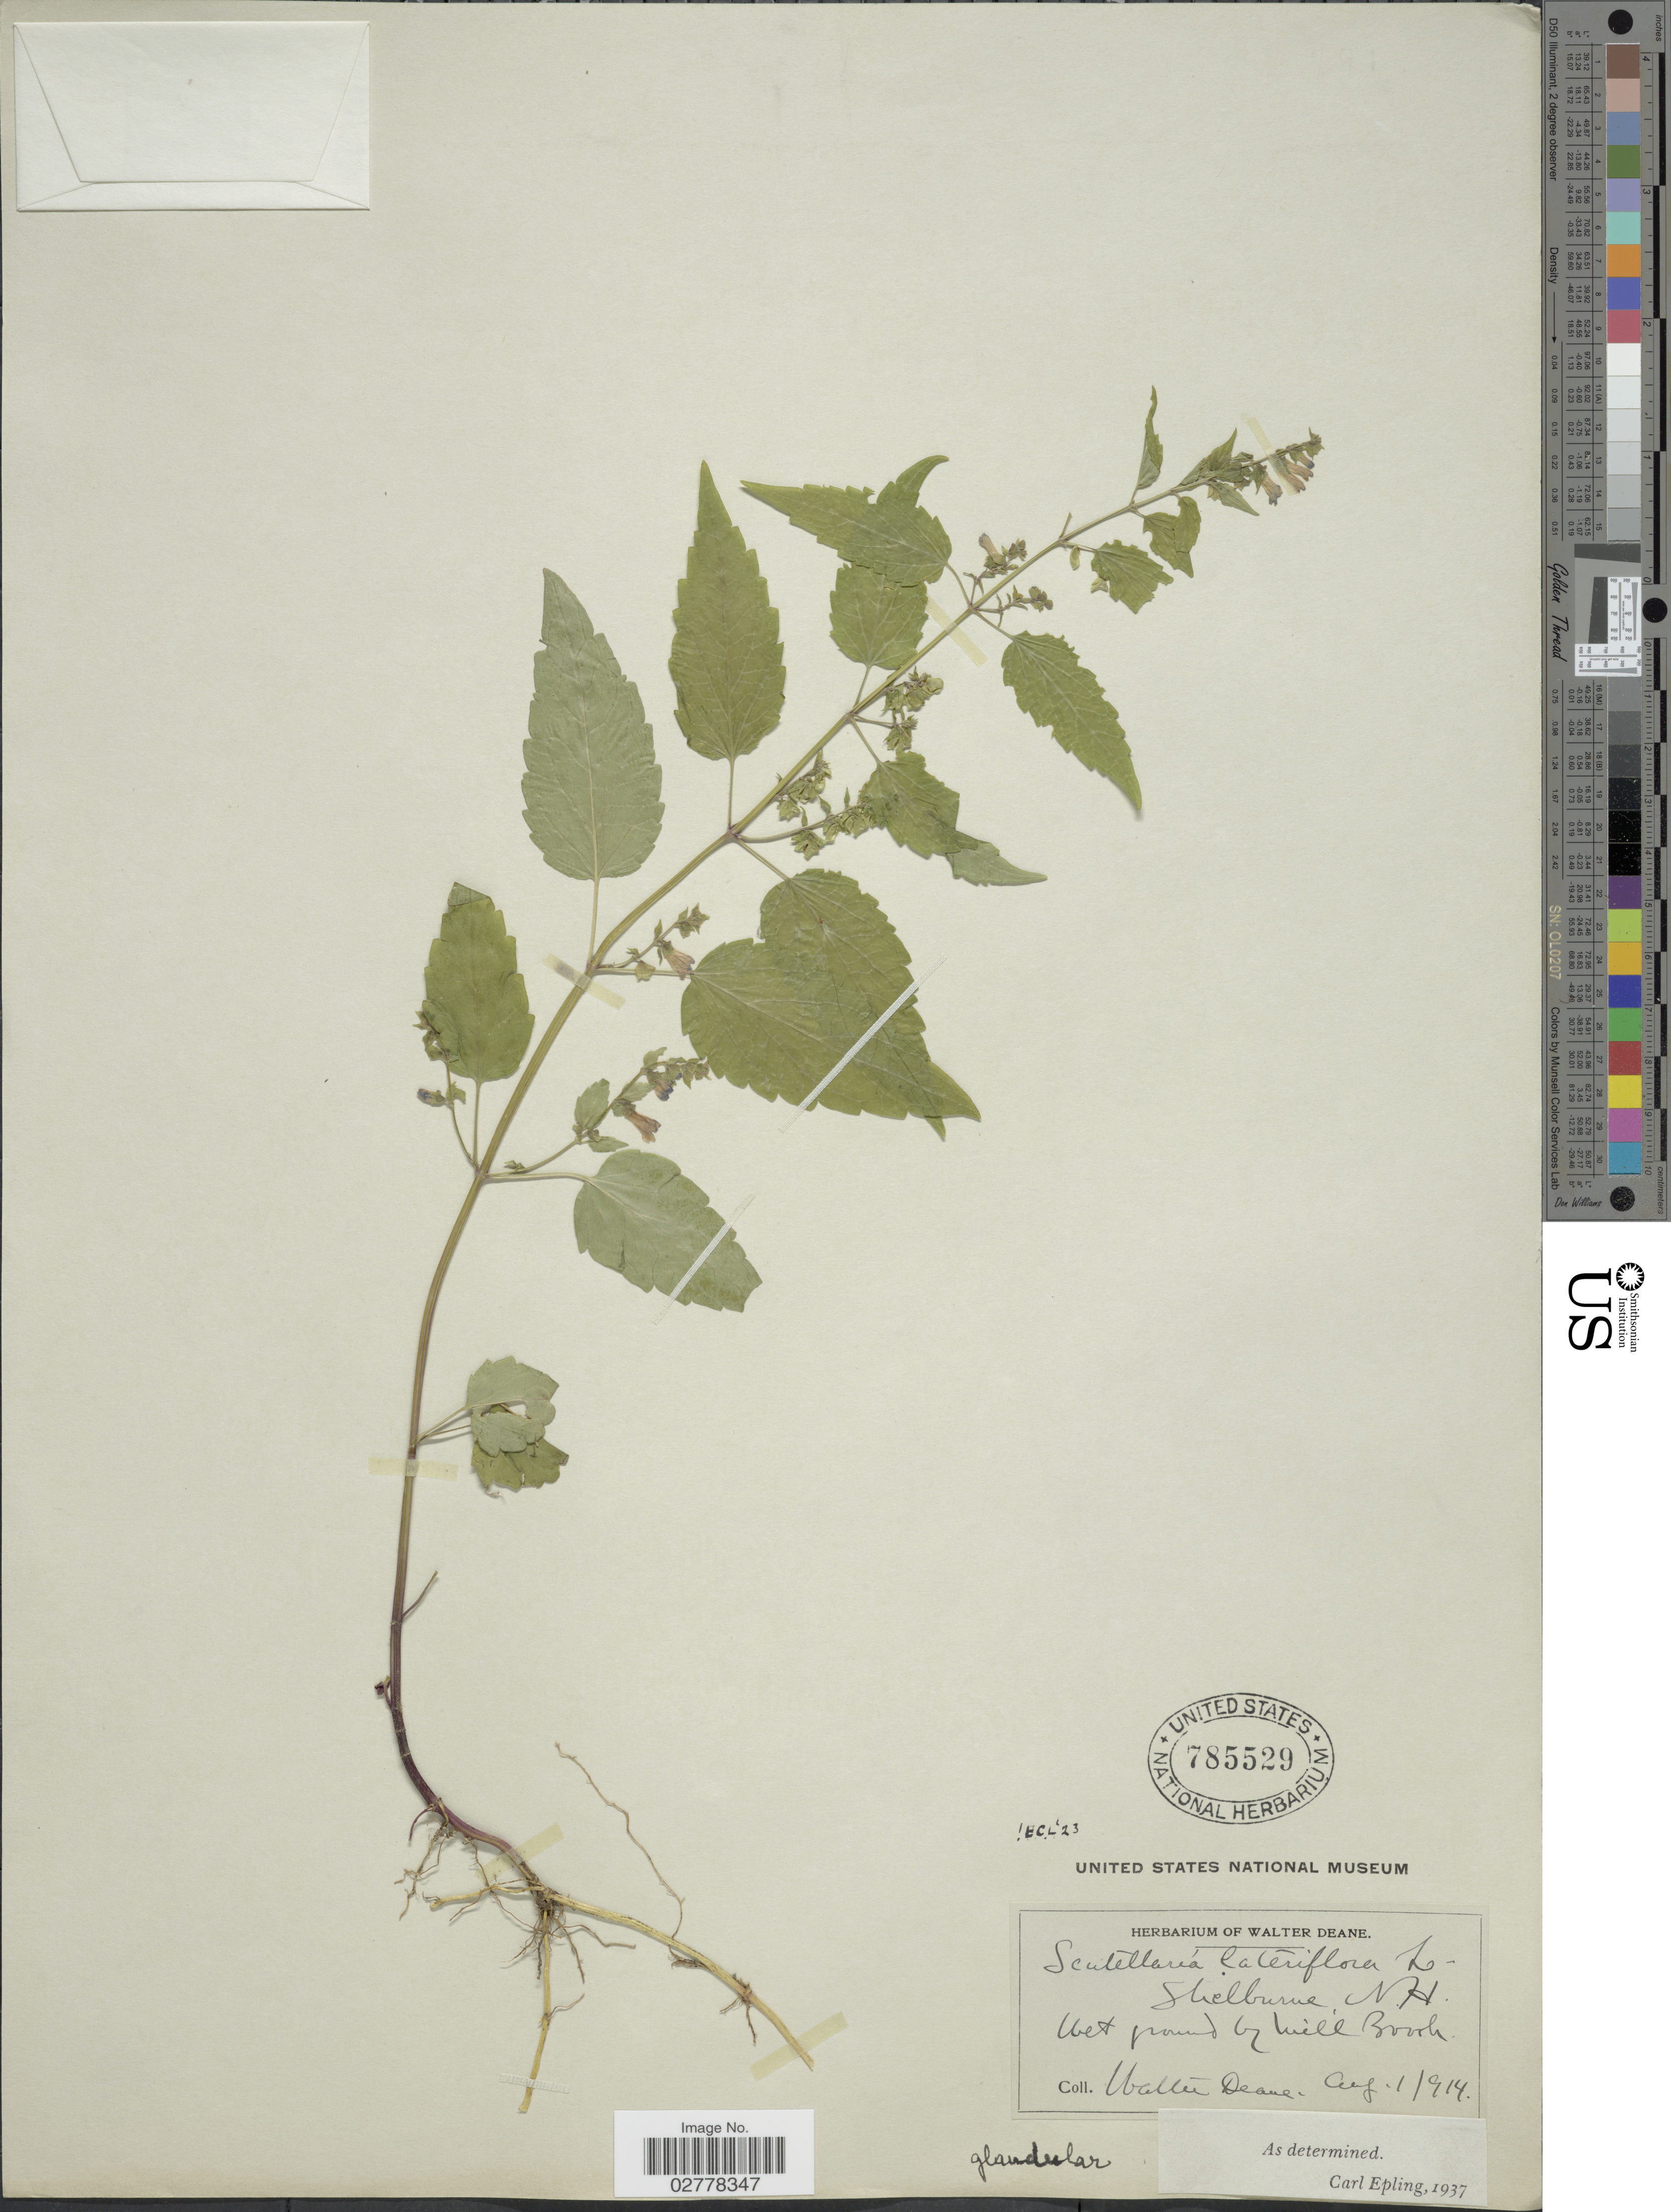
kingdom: Plantae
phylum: Tracheophyta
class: Magnoliopsida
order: Lamiales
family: Lamiaceae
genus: Scutellaria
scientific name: Scutellaria lateriflora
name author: L.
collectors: W. Deane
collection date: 1914-08-01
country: United States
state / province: New Hampshire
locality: Shelburne. Wet ground by hill Brook.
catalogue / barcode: US 785529